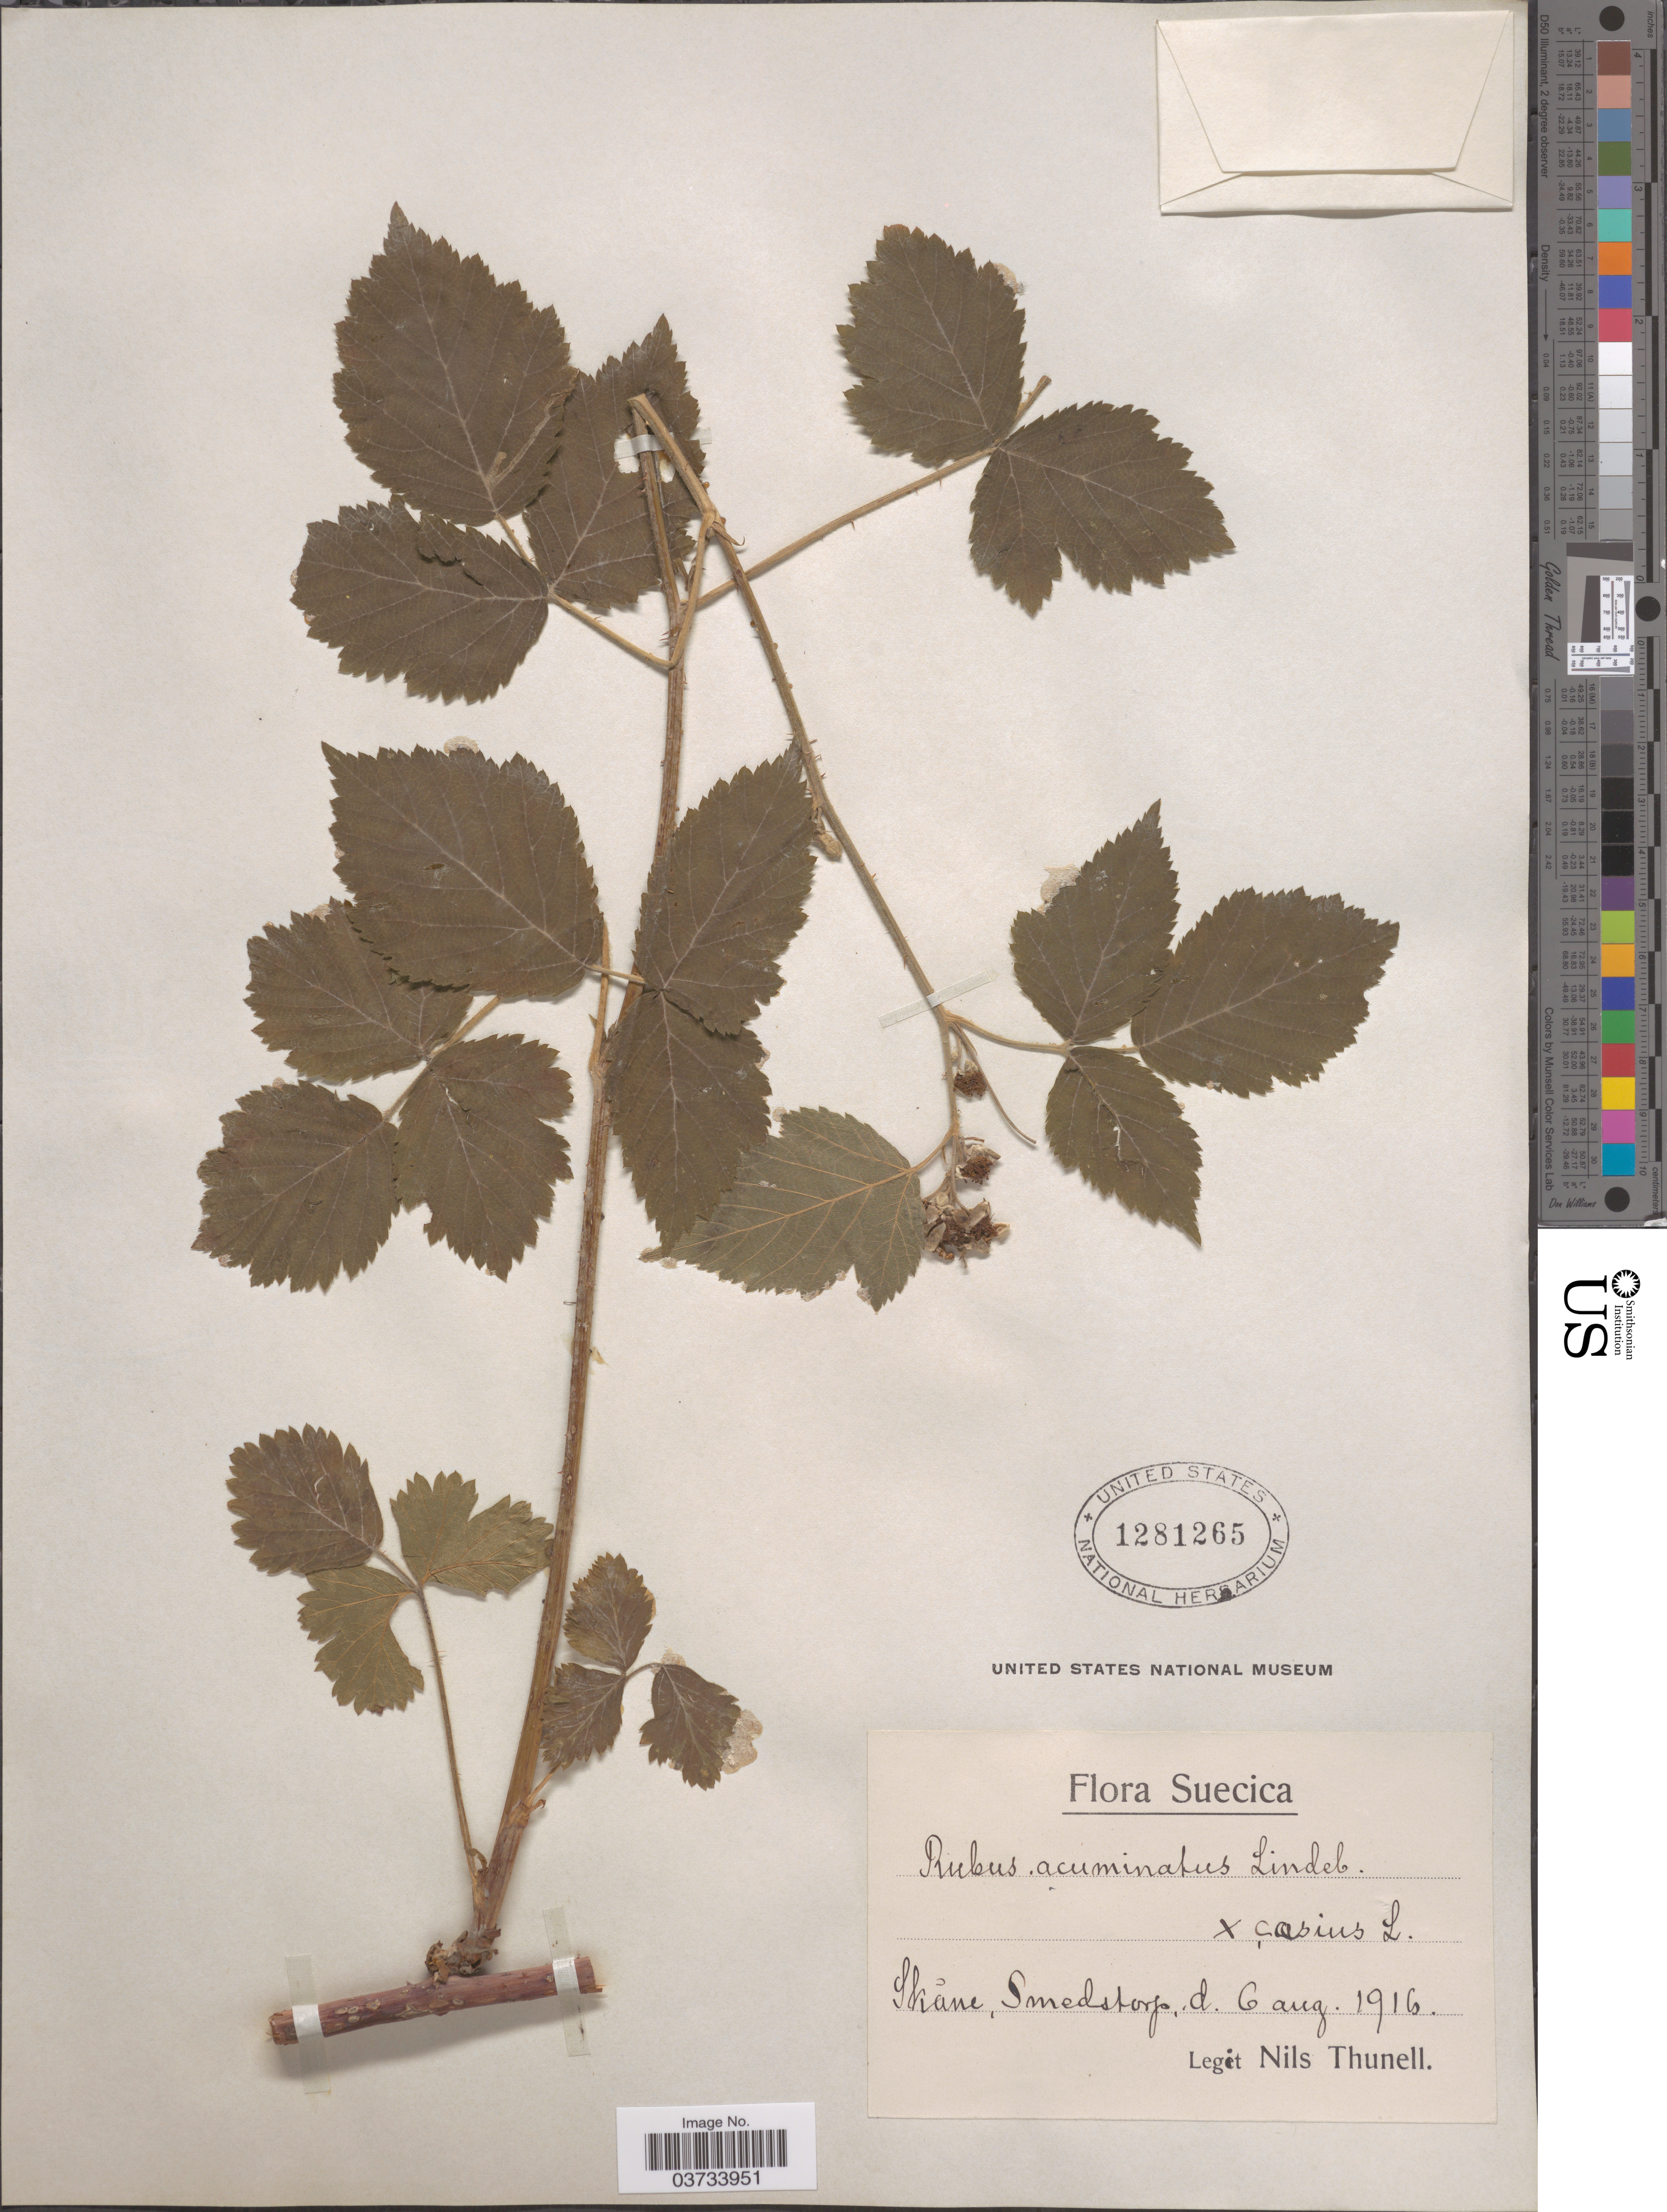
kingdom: Plantae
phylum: Tracheophyta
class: Magnoliopsida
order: Rosales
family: Rosaceae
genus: Rubus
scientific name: Rubus acuminatus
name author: Sm.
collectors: N. Thunell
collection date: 1916-08-06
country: Sweden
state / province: Skåne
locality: Suecica. Smedstorp.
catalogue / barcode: US 1281265